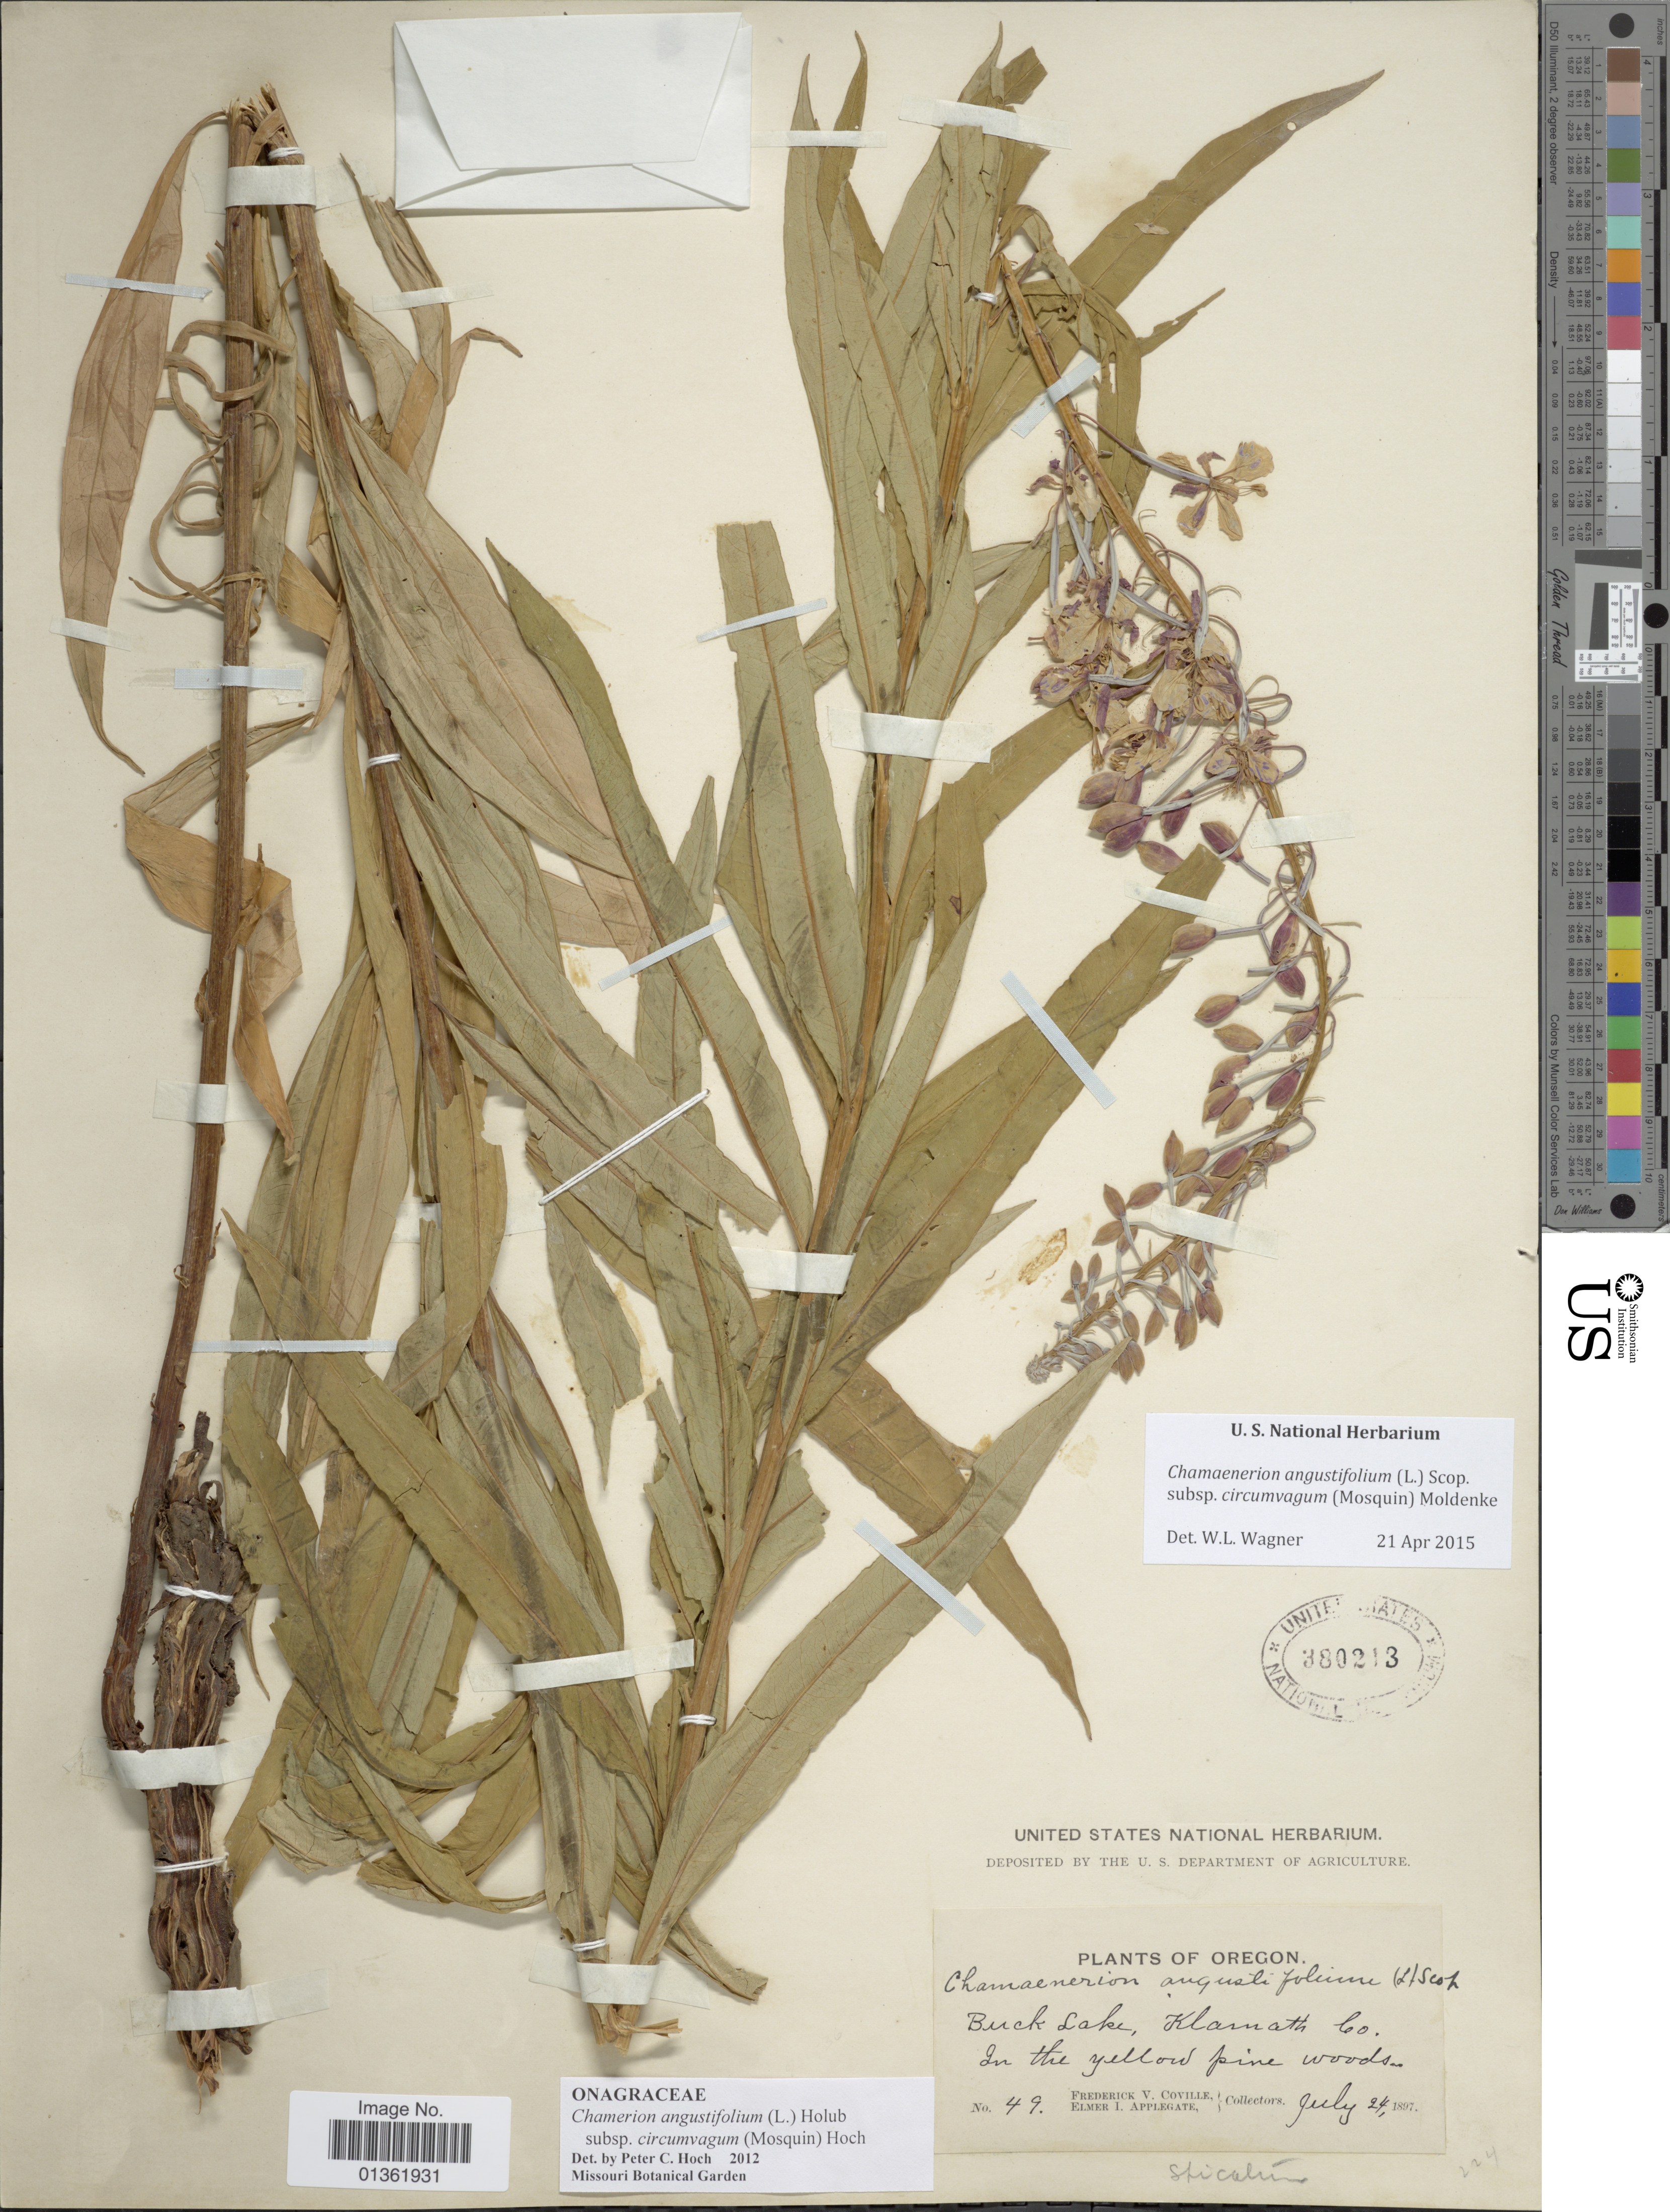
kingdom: Plantae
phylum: Tracheophyta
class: Magnoliopsida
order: Myrtales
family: Onagraceae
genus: Chamaenerion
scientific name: Chamaenerion angustifolium subsp. circumvagum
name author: (Mosquin) Moldenke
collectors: F. V. Coville & E. I. Applegate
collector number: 49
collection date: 1897-07-24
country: United States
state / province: Oregon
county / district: Klamath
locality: BuckLake, Klamath Co.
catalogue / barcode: US 380213